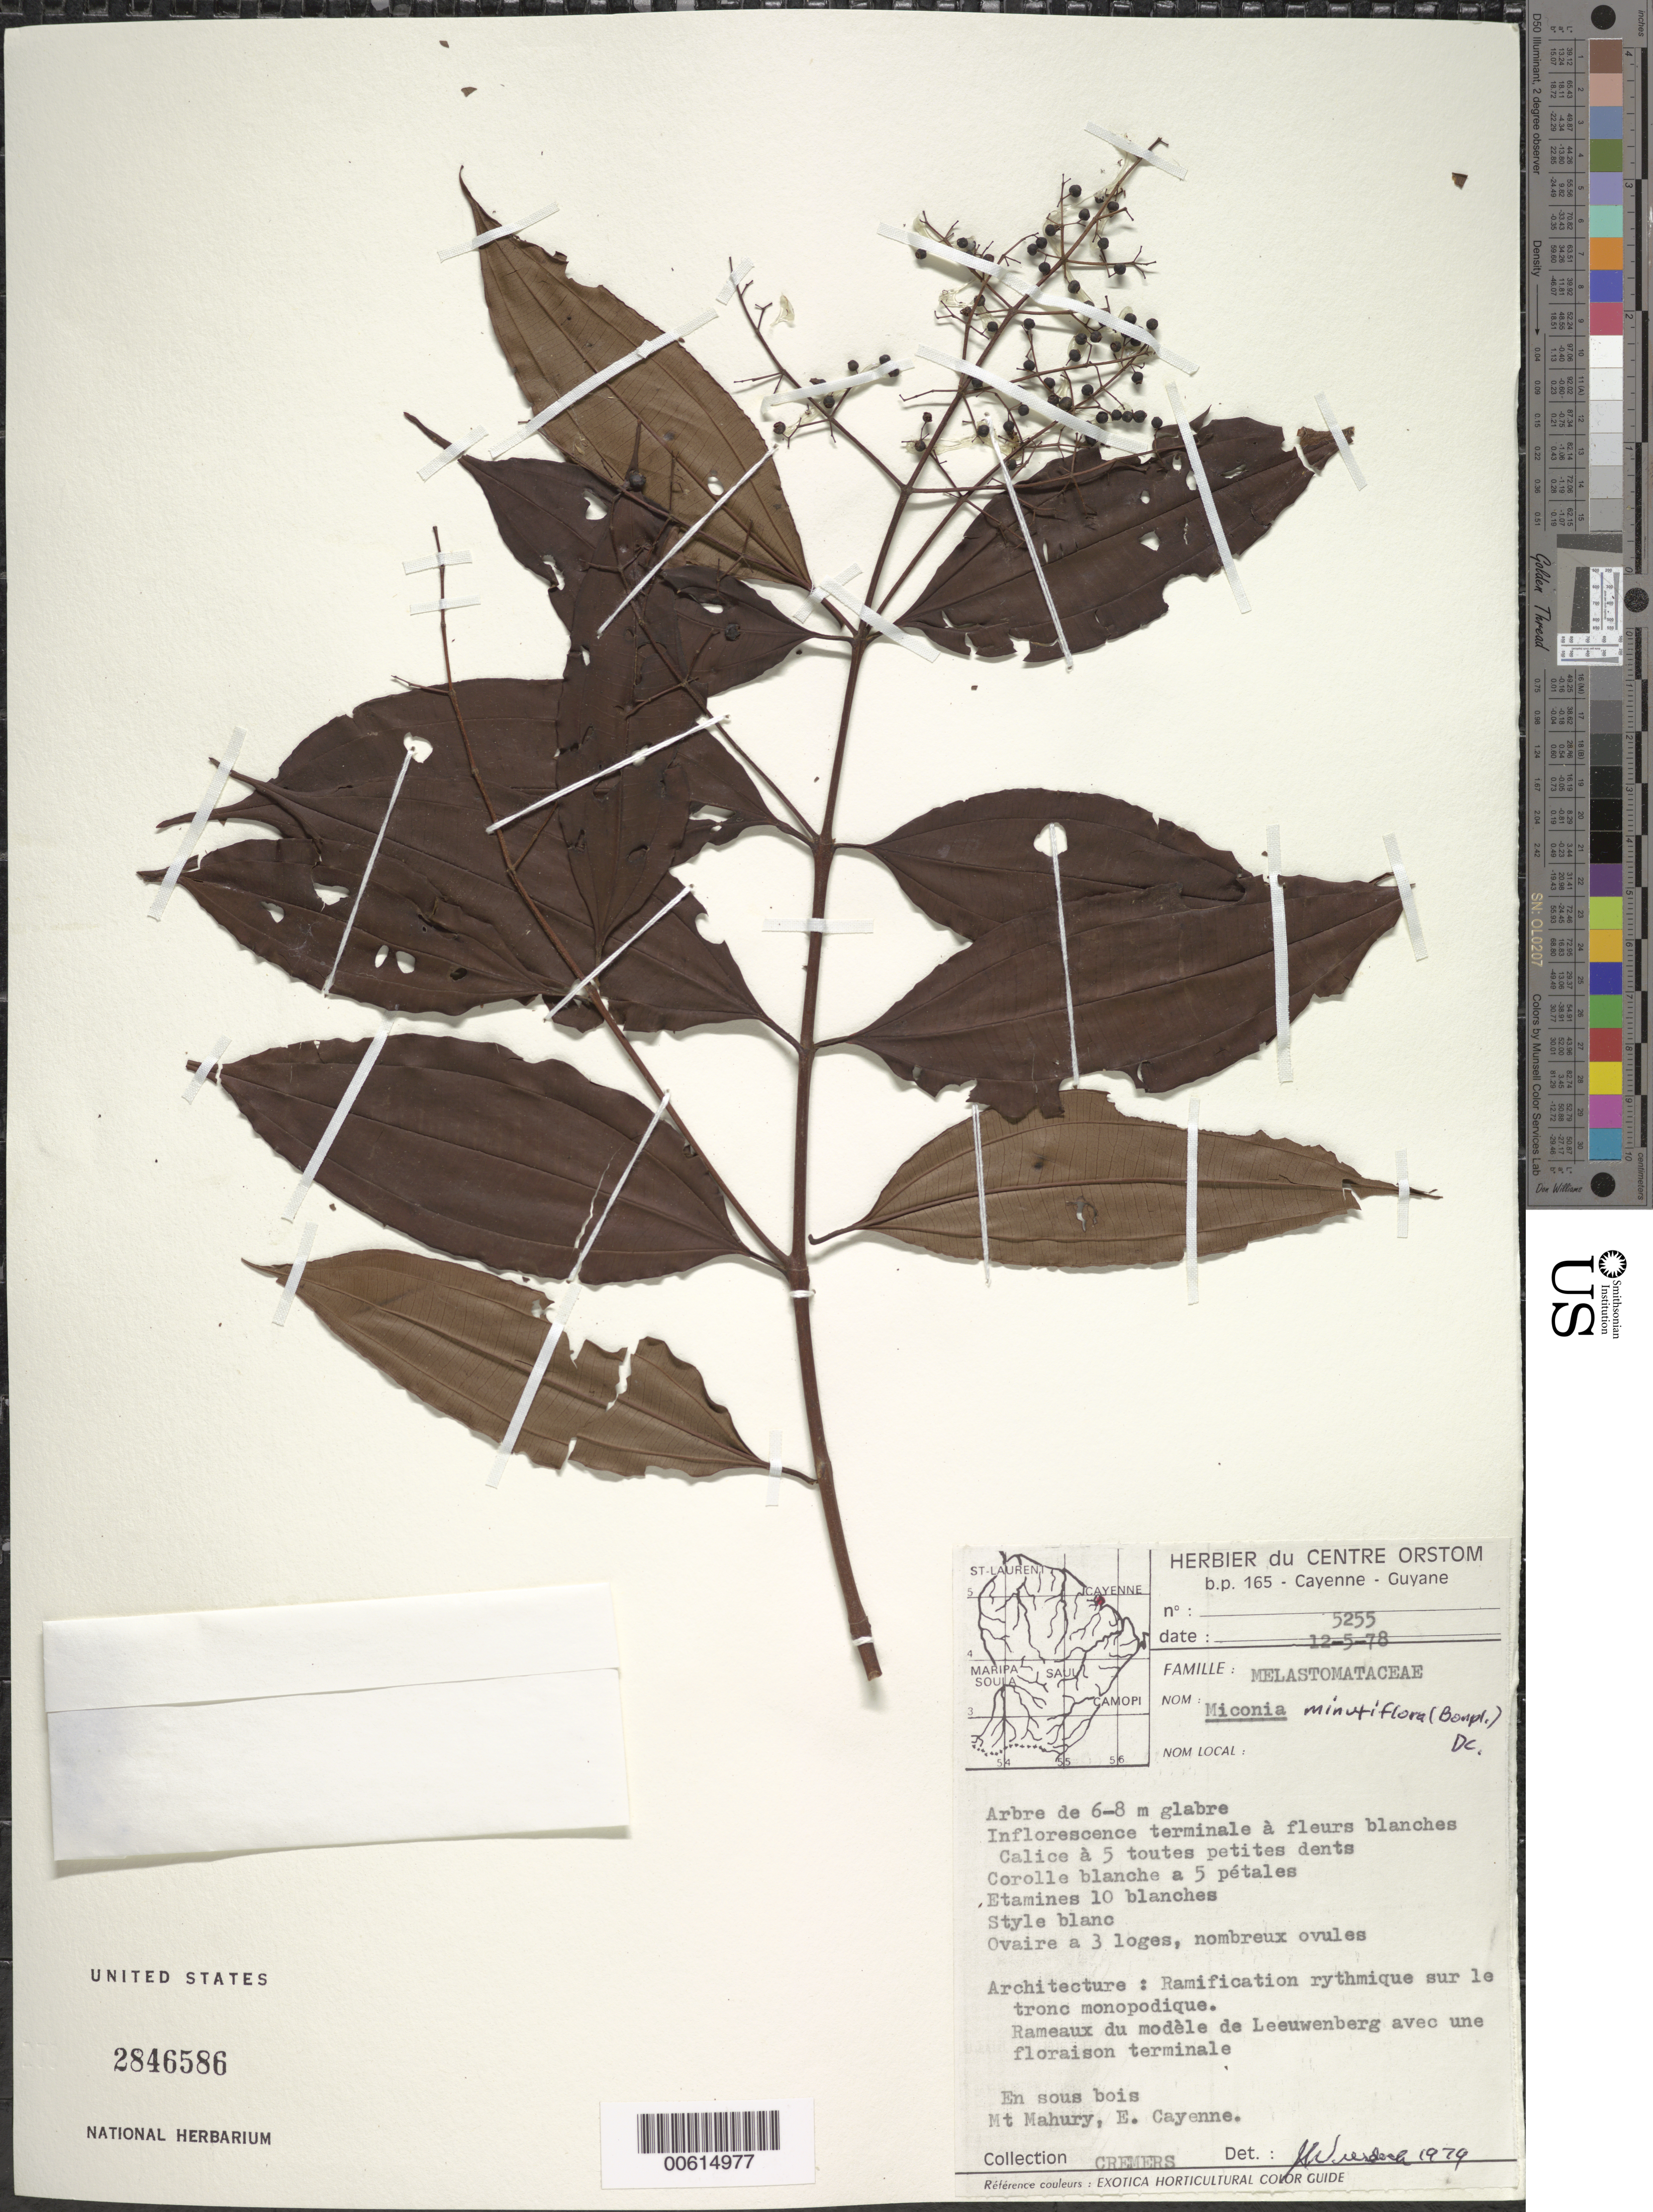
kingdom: Plantae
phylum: Tracheophyta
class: Magnoliopsida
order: Myrtales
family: Melastomataceae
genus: Miconia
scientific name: Miconia minutiflora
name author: (Bonpl.) DC.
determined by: Wurdack, John J., (US), US (UNITED STATES)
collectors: G. Cremers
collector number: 5255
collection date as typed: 12-May-78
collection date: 1978-05-12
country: French Guiana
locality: Montagne de Mahury, Ile de Cayenne, E Cayenne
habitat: sois bois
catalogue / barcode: US 2846586